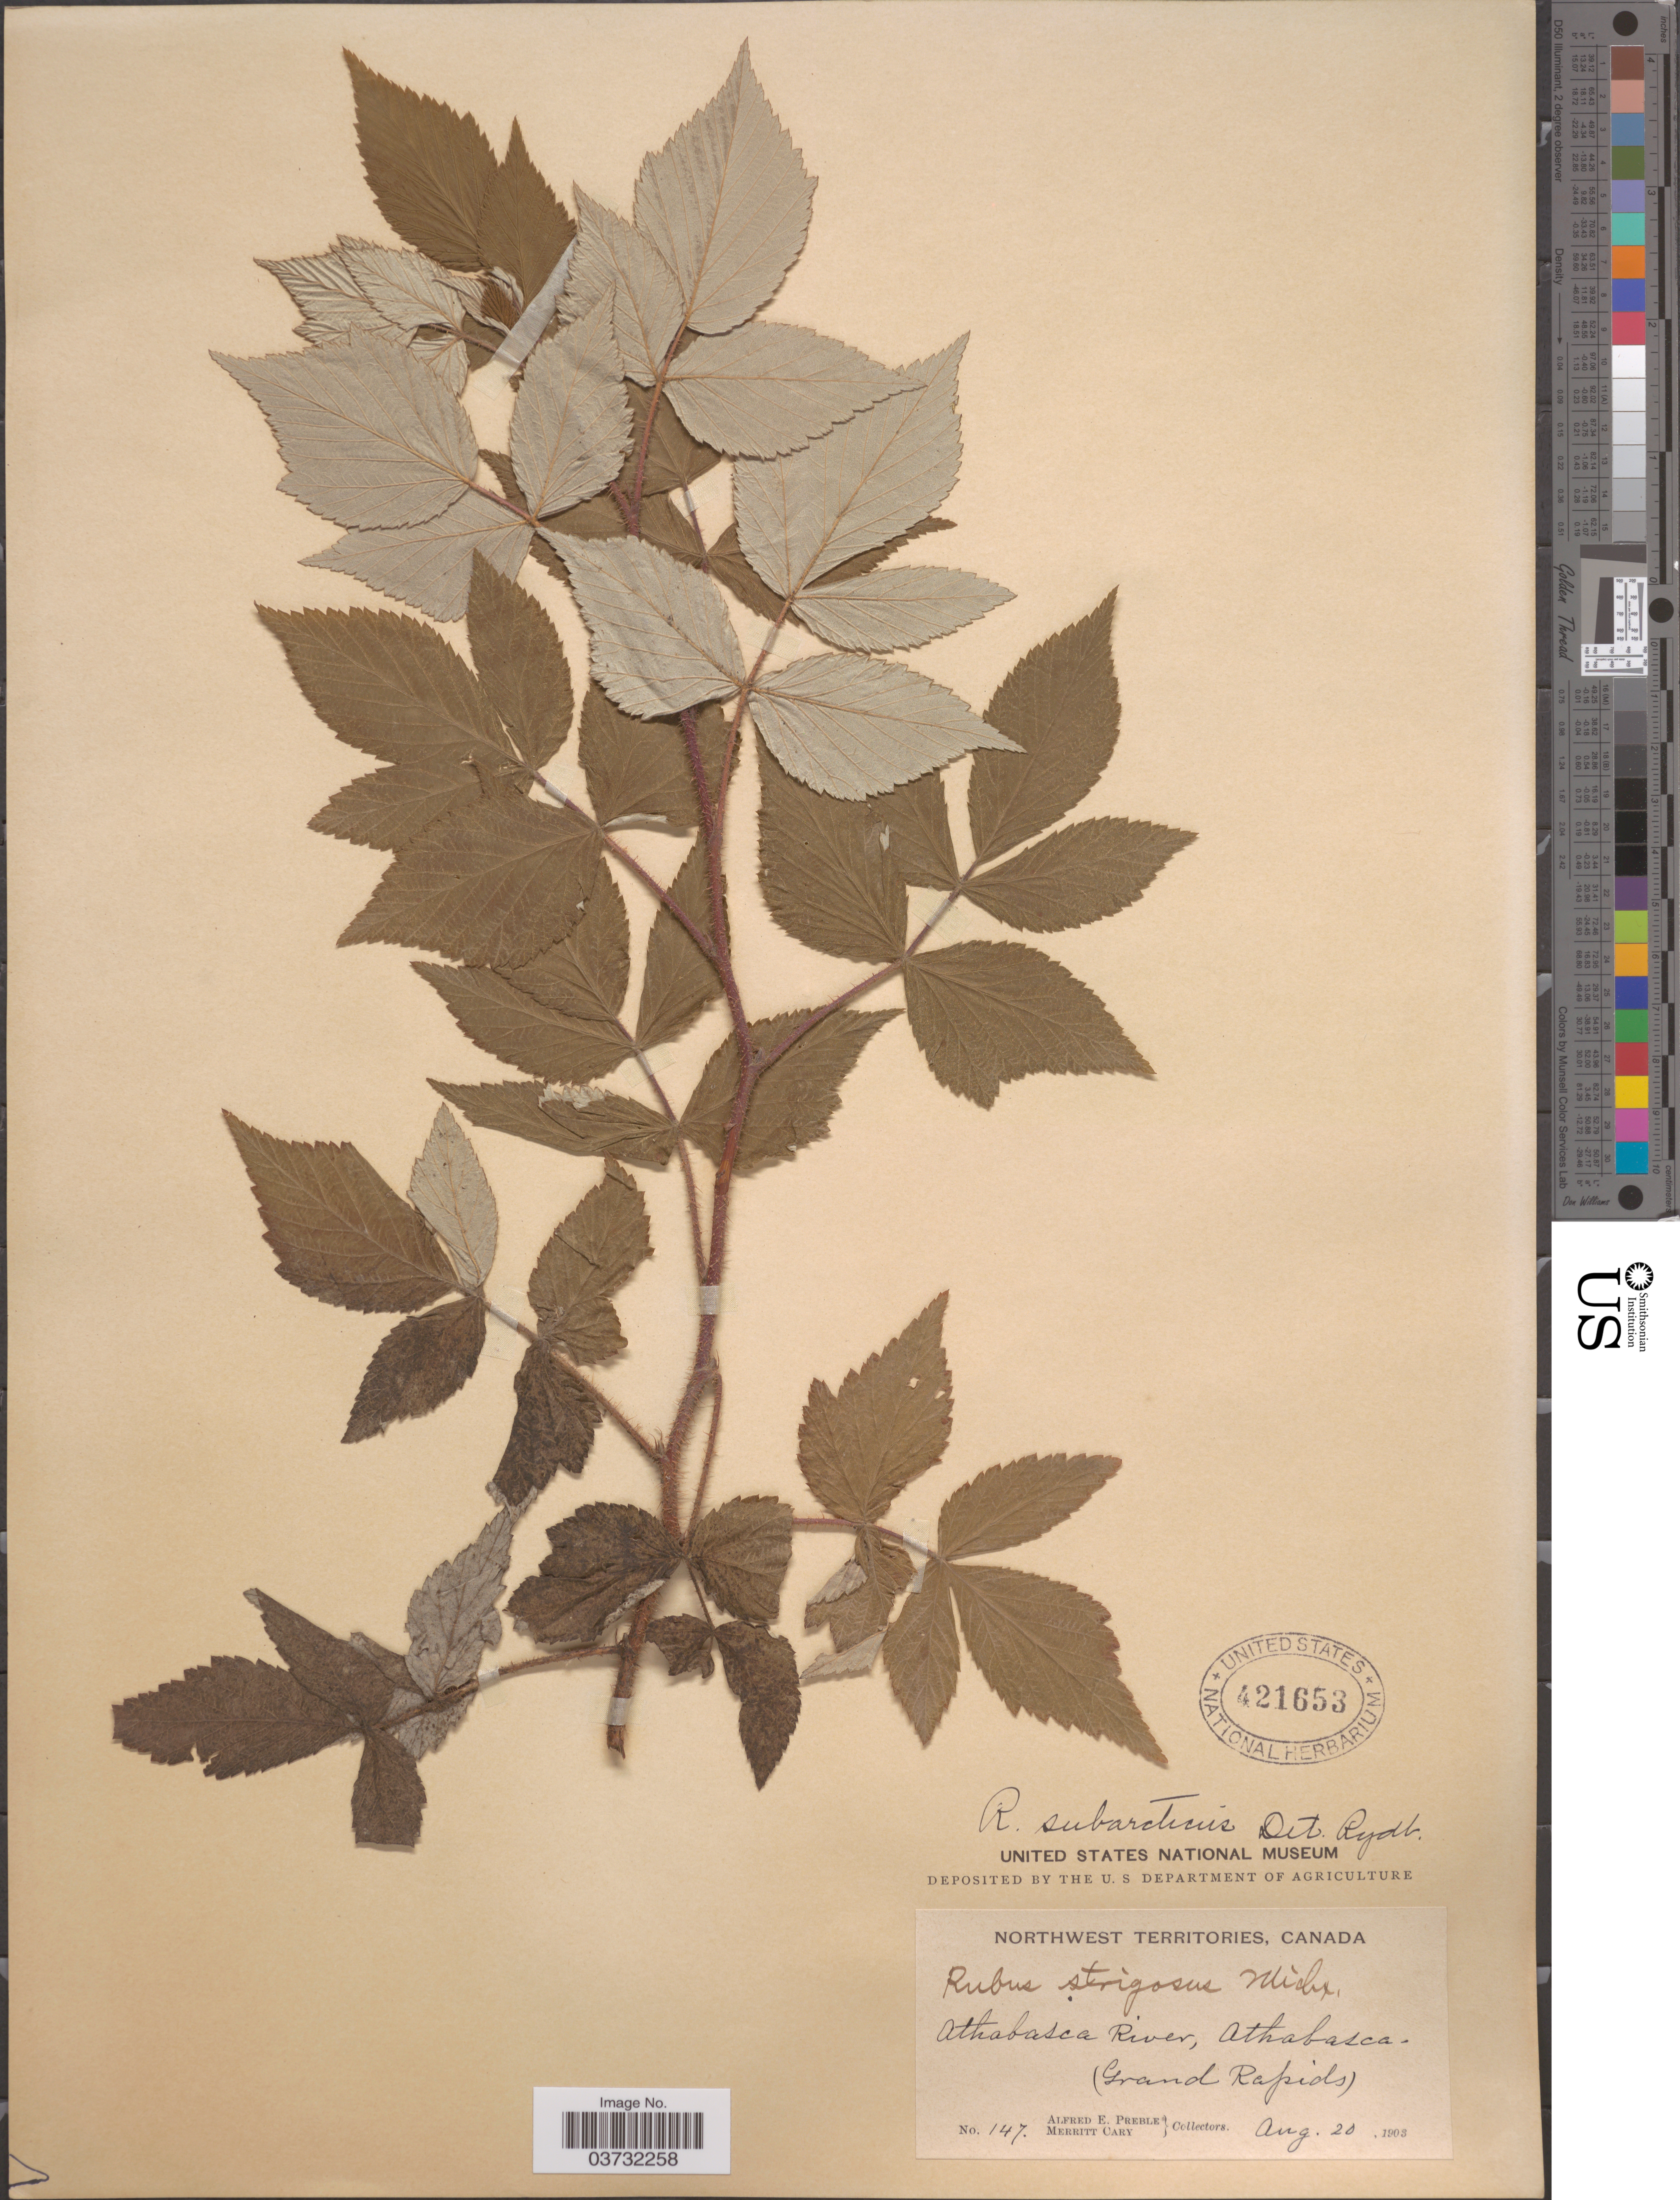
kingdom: Plantae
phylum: Tracheophyta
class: Magnoliopsida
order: Rosales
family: Rosaceae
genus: Rubus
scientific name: Rubus subarcticus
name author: (Greene) Rydb.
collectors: A. Preble & M. Cary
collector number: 147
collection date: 1903-08-20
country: Canada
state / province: Northwest Territories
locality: Athabasca River, Athabasca. (Grand Rapids).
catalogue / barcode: US 421653